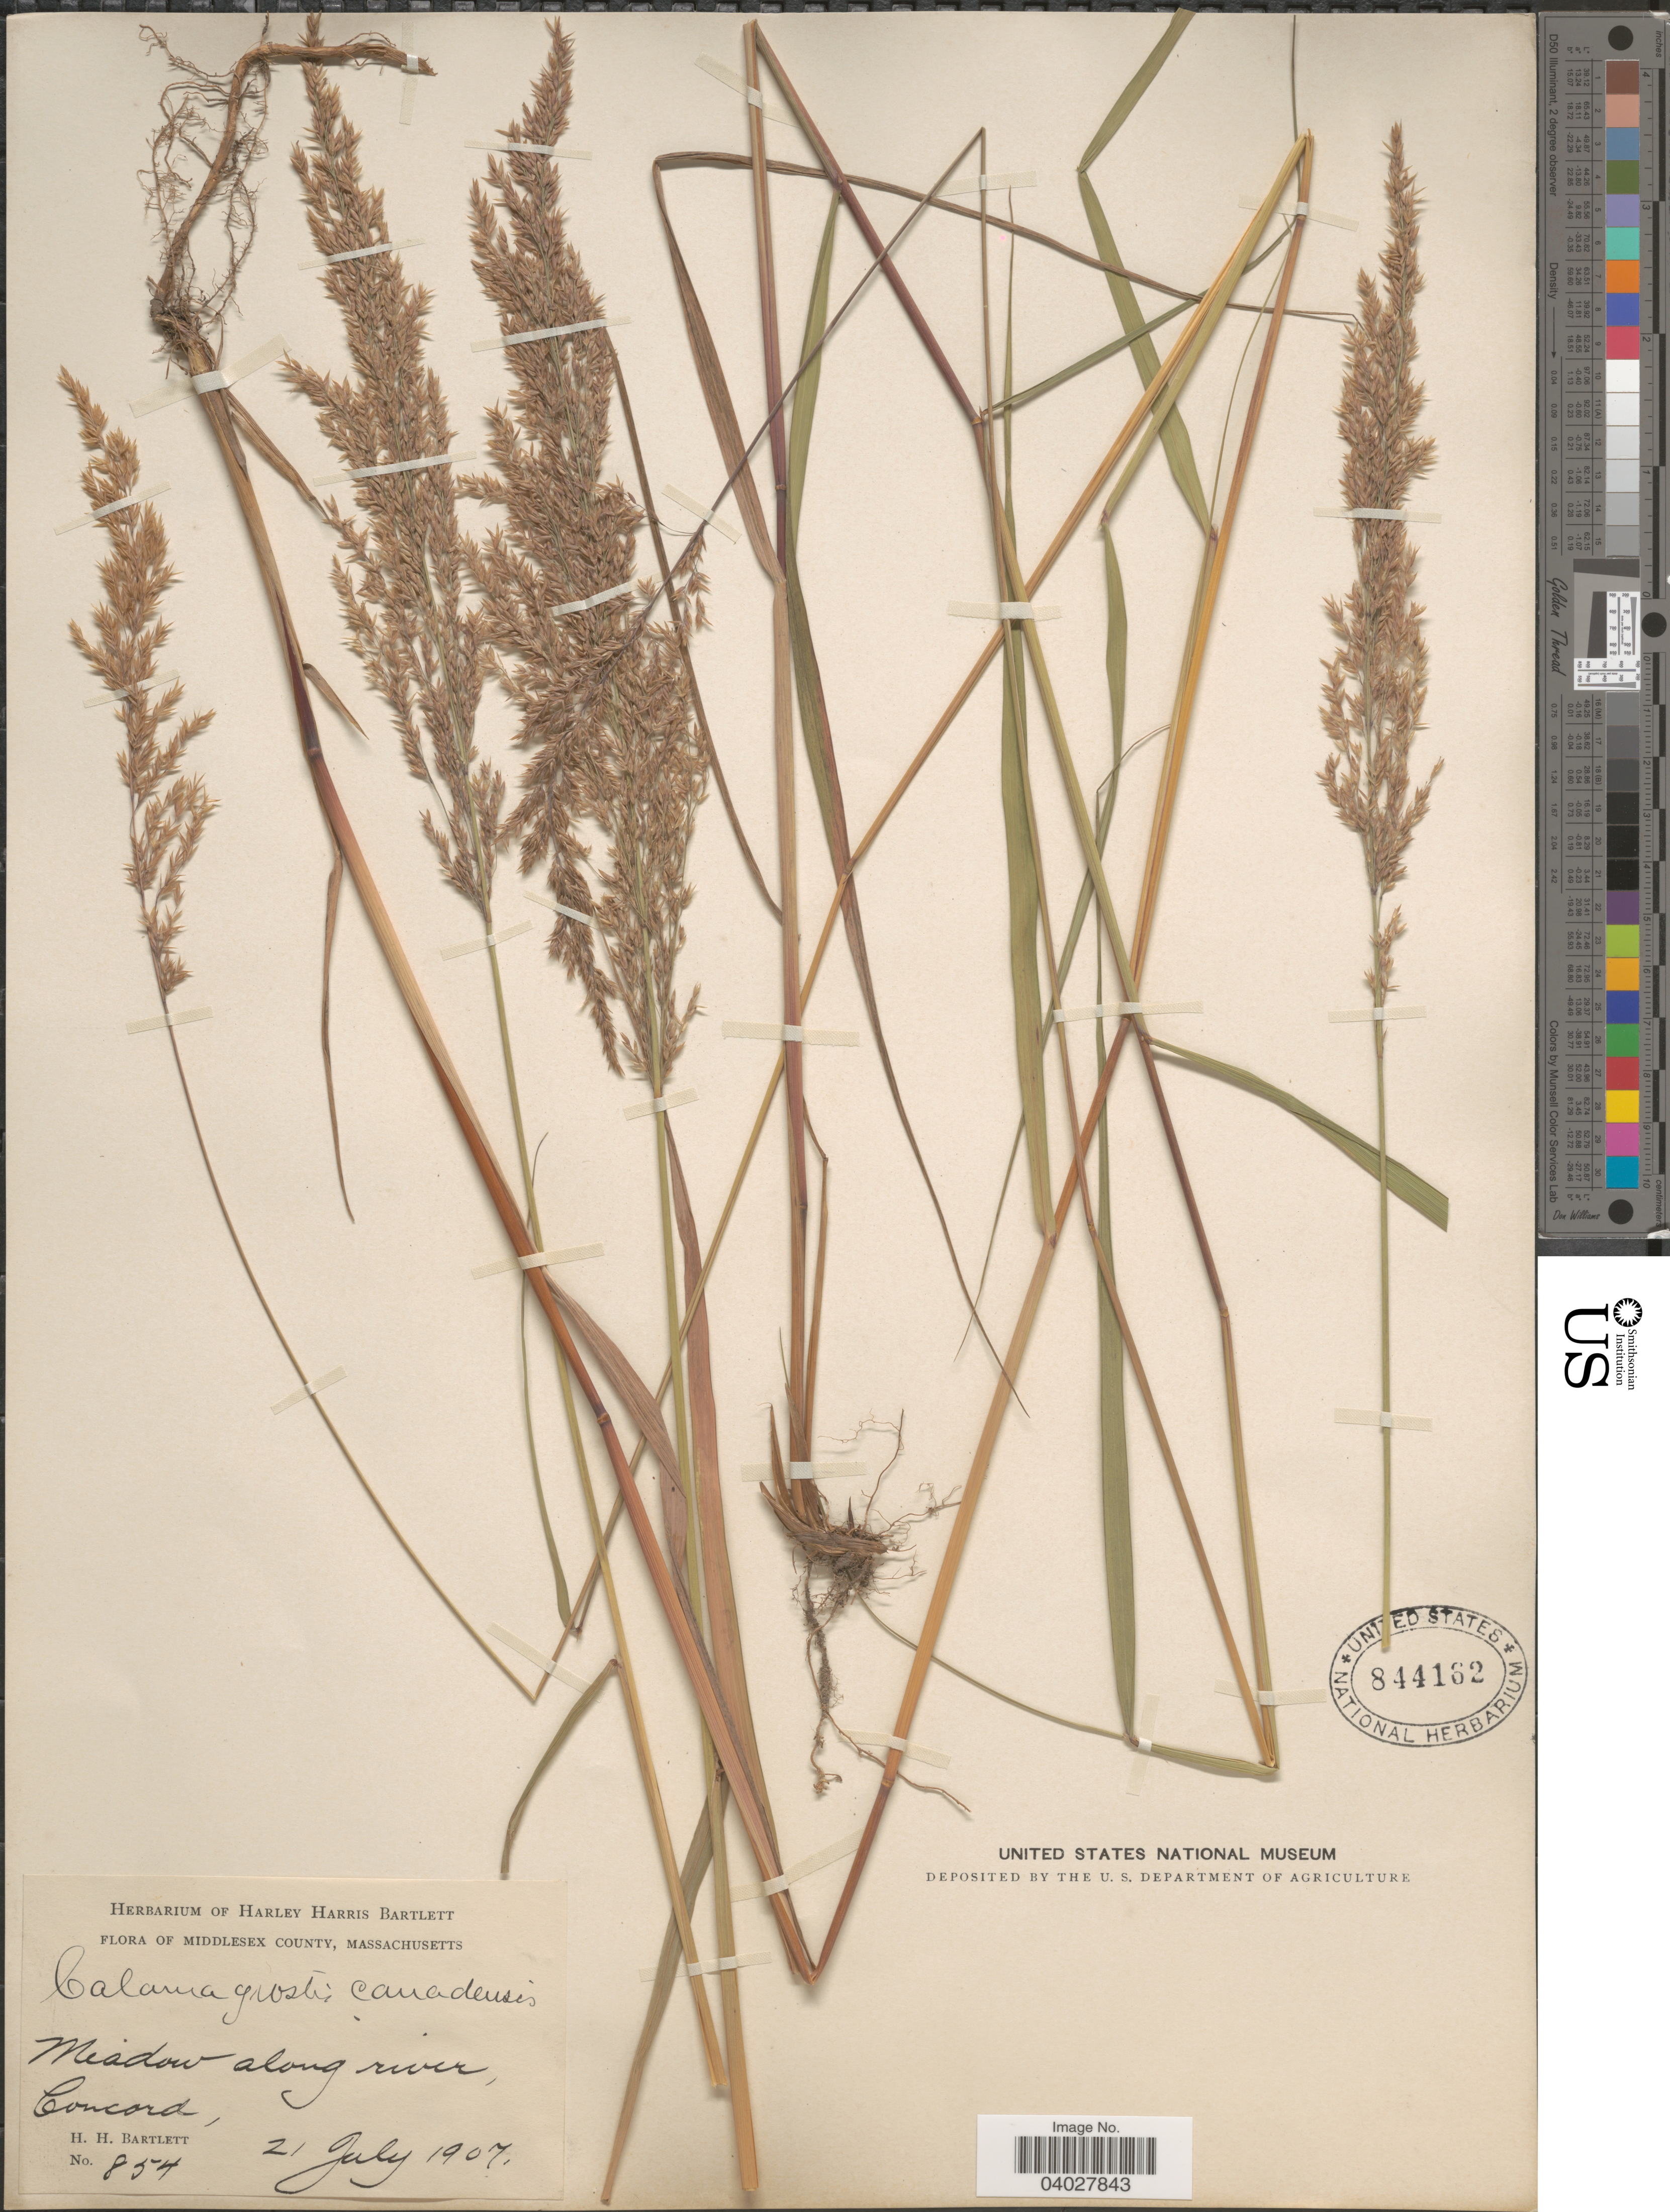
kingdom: Plantae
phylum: Tracheophyta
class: Liliopsida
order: Poales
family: Poaceae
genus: Calamagrostis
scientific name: Calamagrostis canadensis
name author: (Michx.) P. Beauv.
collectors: H. H. Bartlett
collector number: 854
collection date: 1907-07-21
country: United States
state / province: Massachusetts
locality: Middlesex County. Meadow along river, Concord.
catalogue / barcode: US 844162